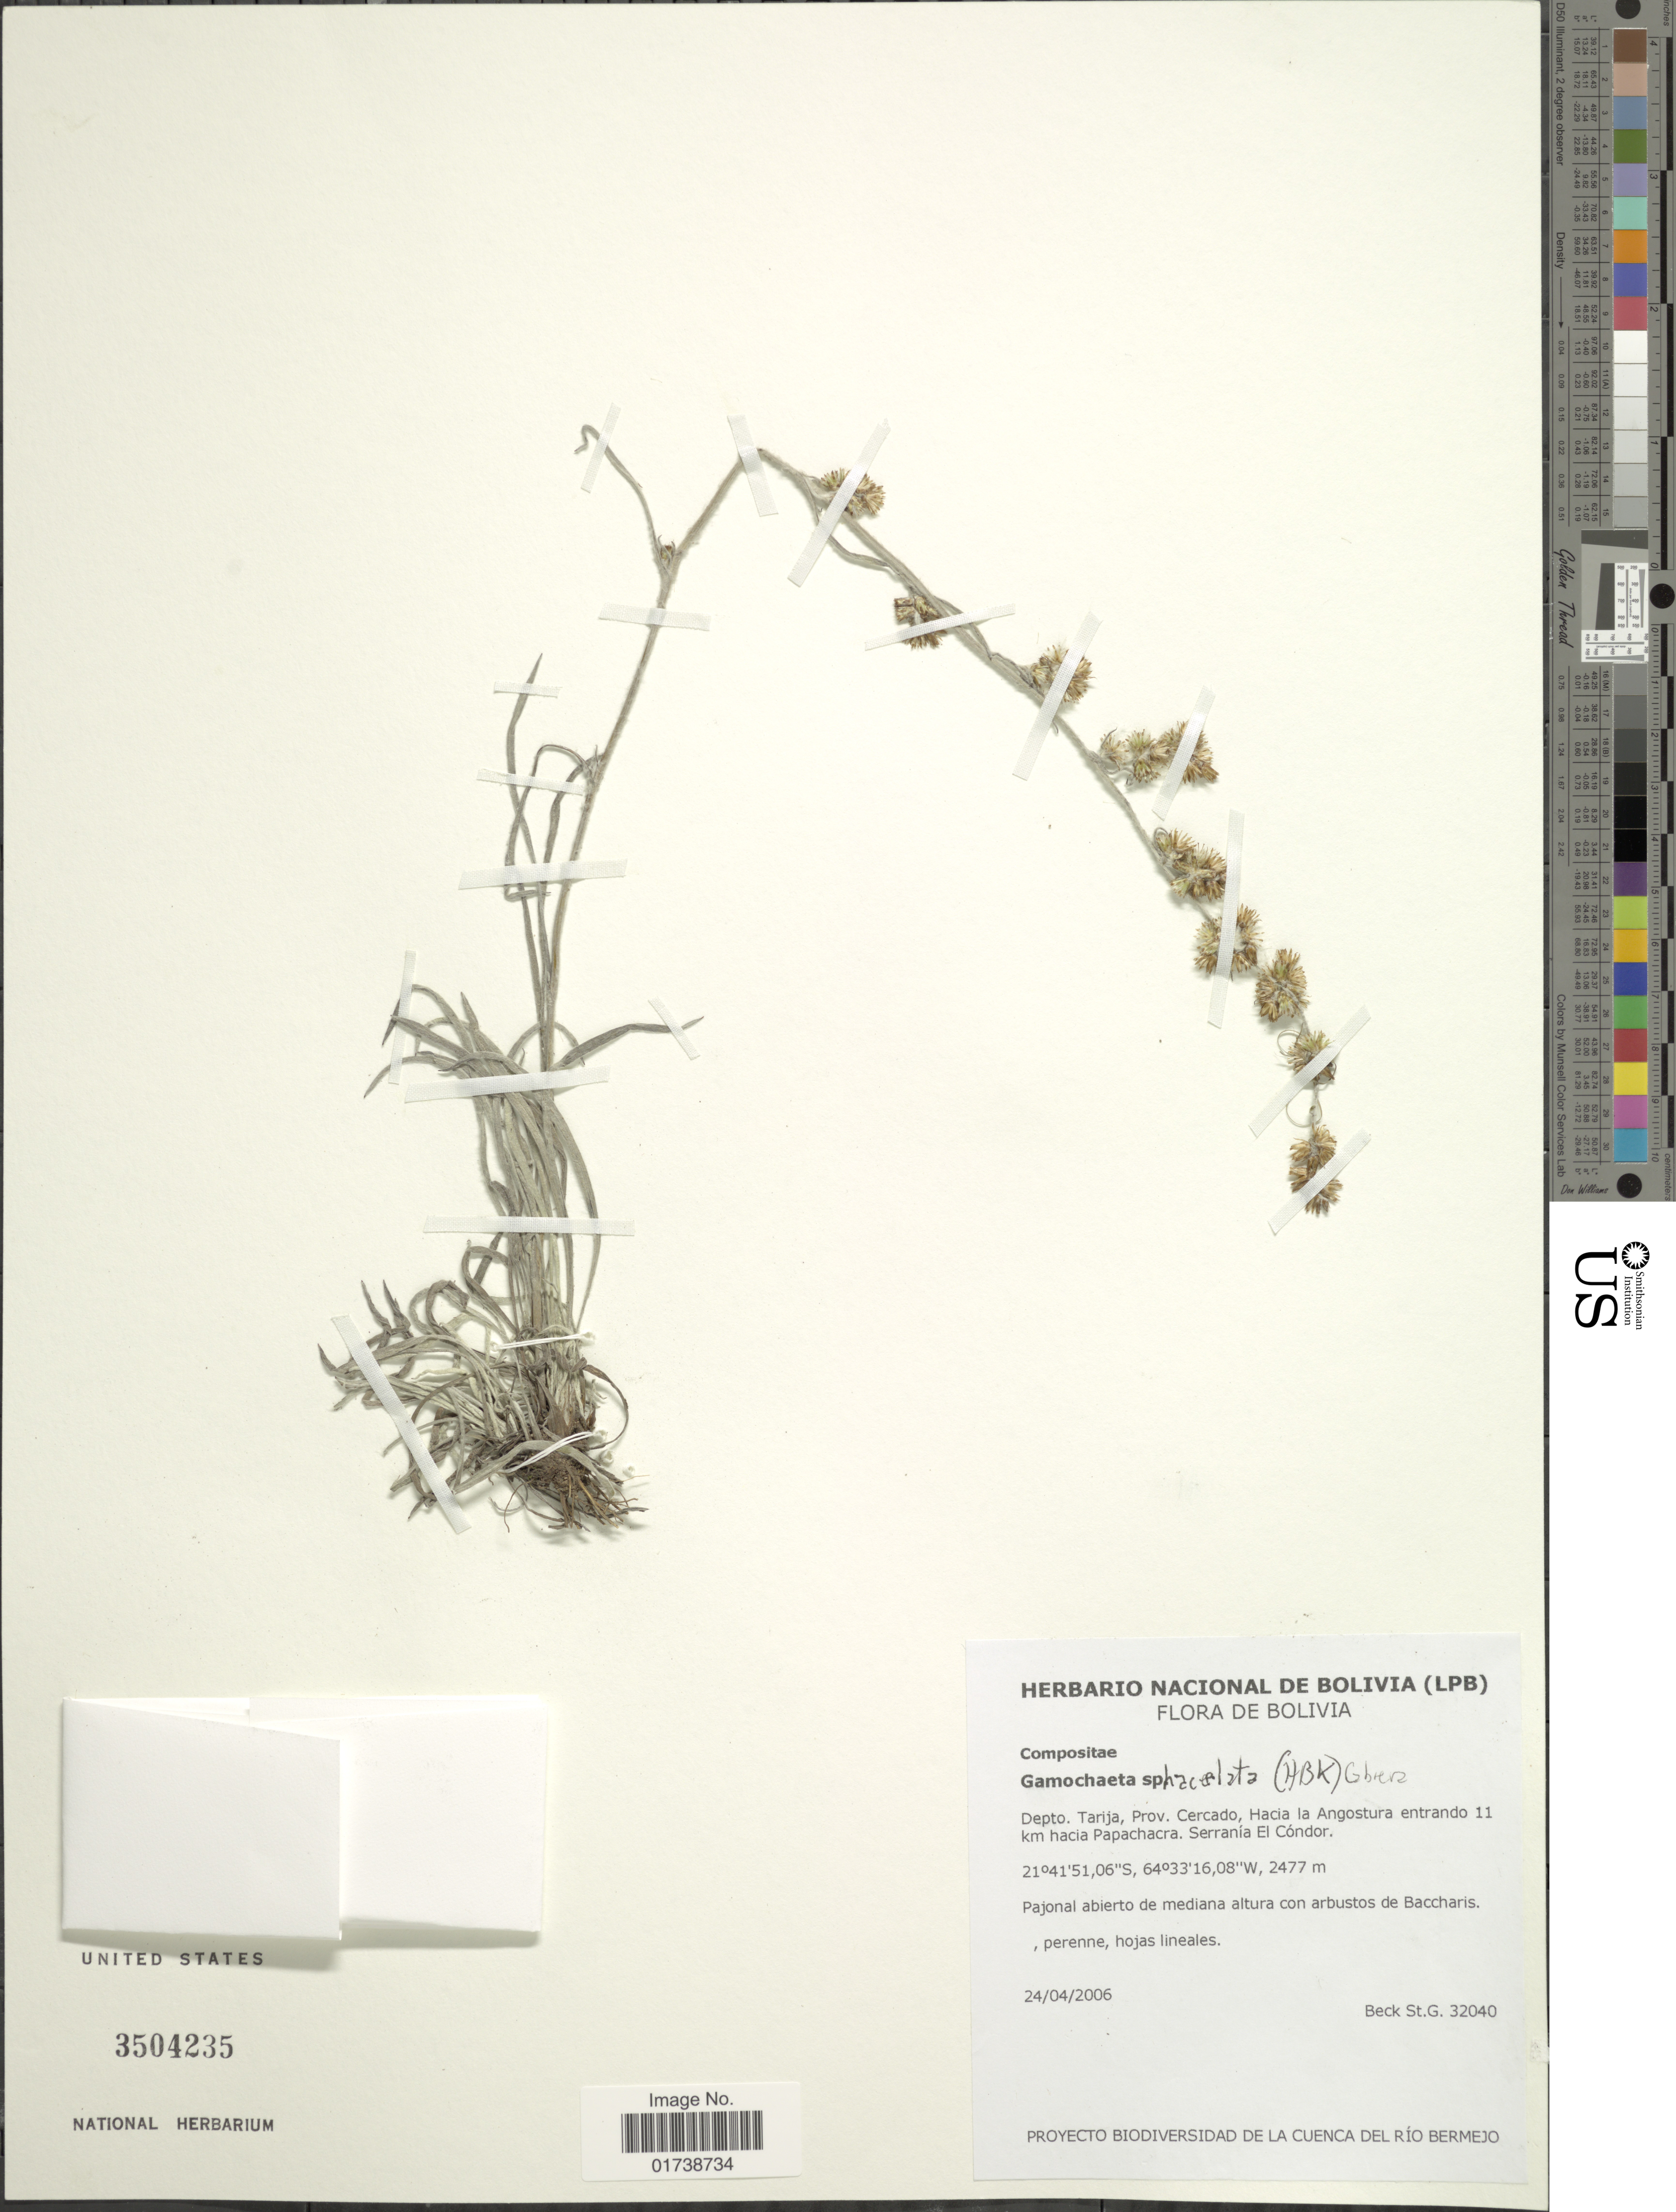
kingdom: Plantae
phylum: Tracheophyta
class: Magnoliopsida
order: Asterales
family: Asteraceae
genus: Gamochaeta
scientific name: Gamochaeta sphacilata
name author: (Kunth) Cabrera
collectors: S. G. Beck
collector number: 32040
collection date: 2006-04-24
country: Bolivia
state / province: Tarija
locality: Prov. Cercado, Hacia la Angostura entrando 11 km hacia Papachacra, Serrania El Condor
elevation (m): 2477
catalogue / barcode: US 3504235